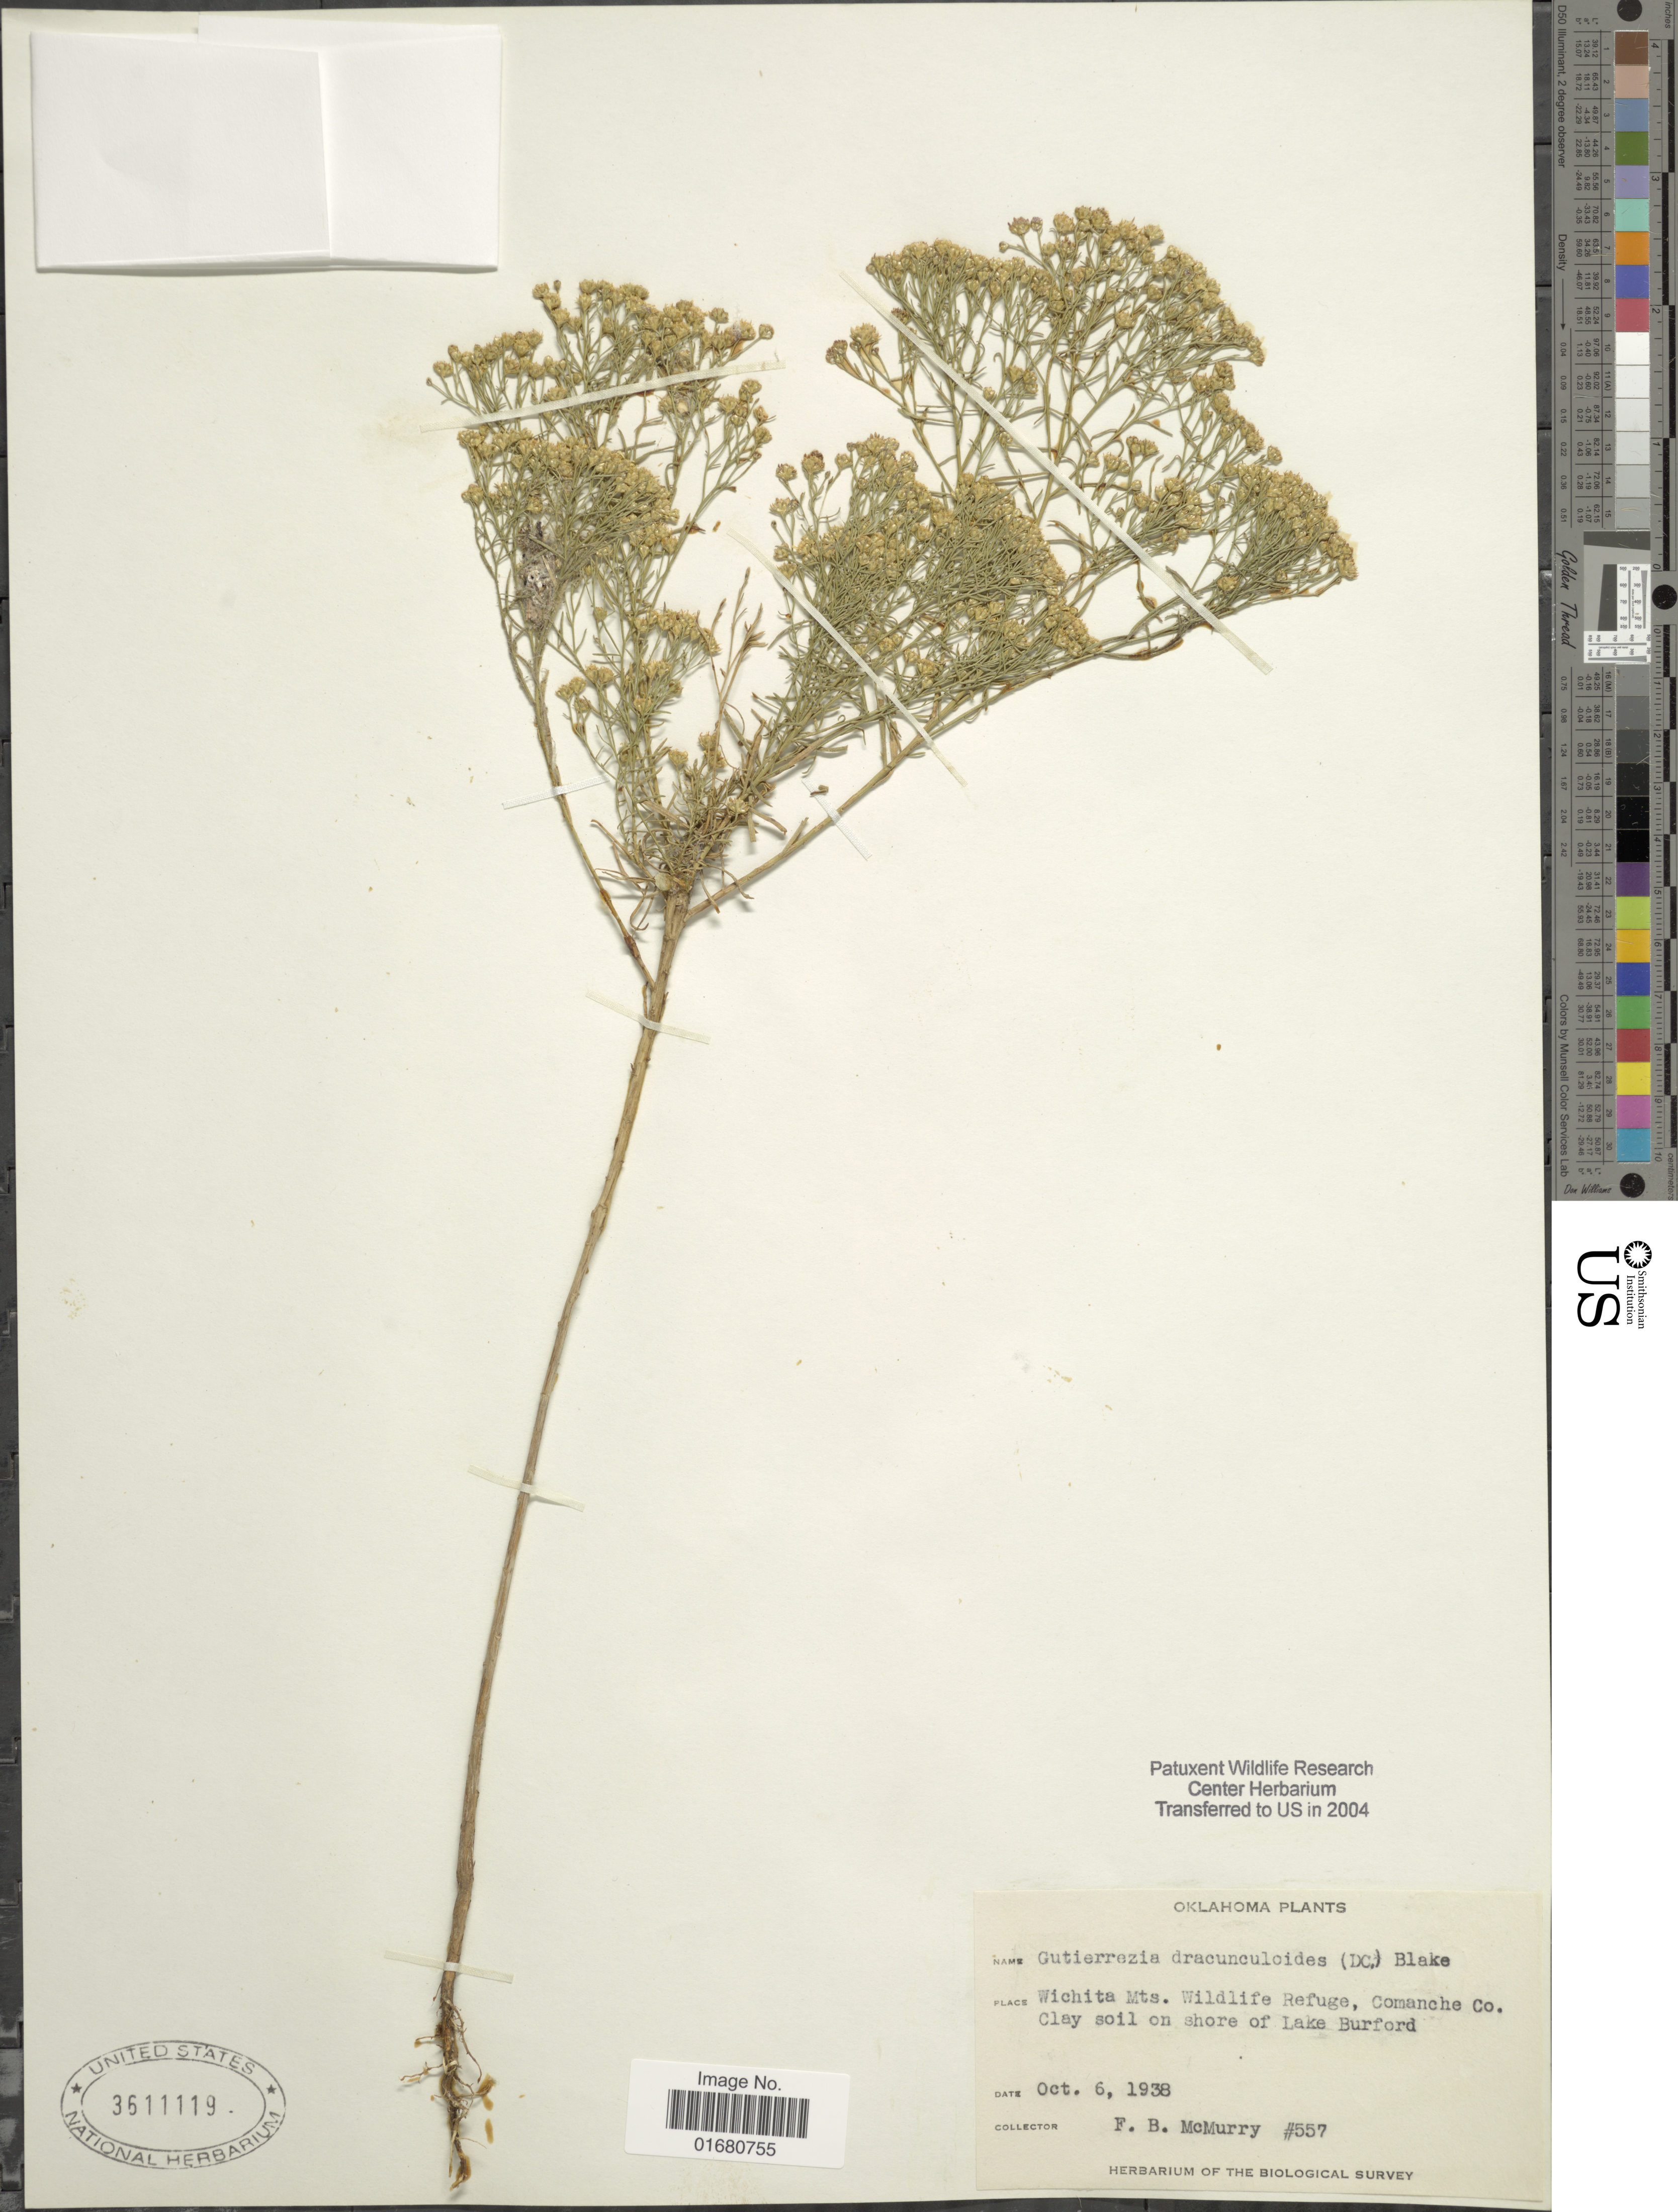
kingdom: Plantae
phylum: Tracheophyta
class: Magnoliopsida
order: Asterales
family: Asteraceae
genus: Gutierrezia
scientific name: Gutierrezia dracunculoides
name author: (DC.) S.F. Blake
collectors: F. B. McMurry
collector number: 557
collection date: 1938-10-06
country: United States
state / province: Oklahoma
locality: Witchita Mts., Wildlife Refuge, Comanche Co., Clay soil on shore of Lake Burford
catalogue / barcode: US 3511119